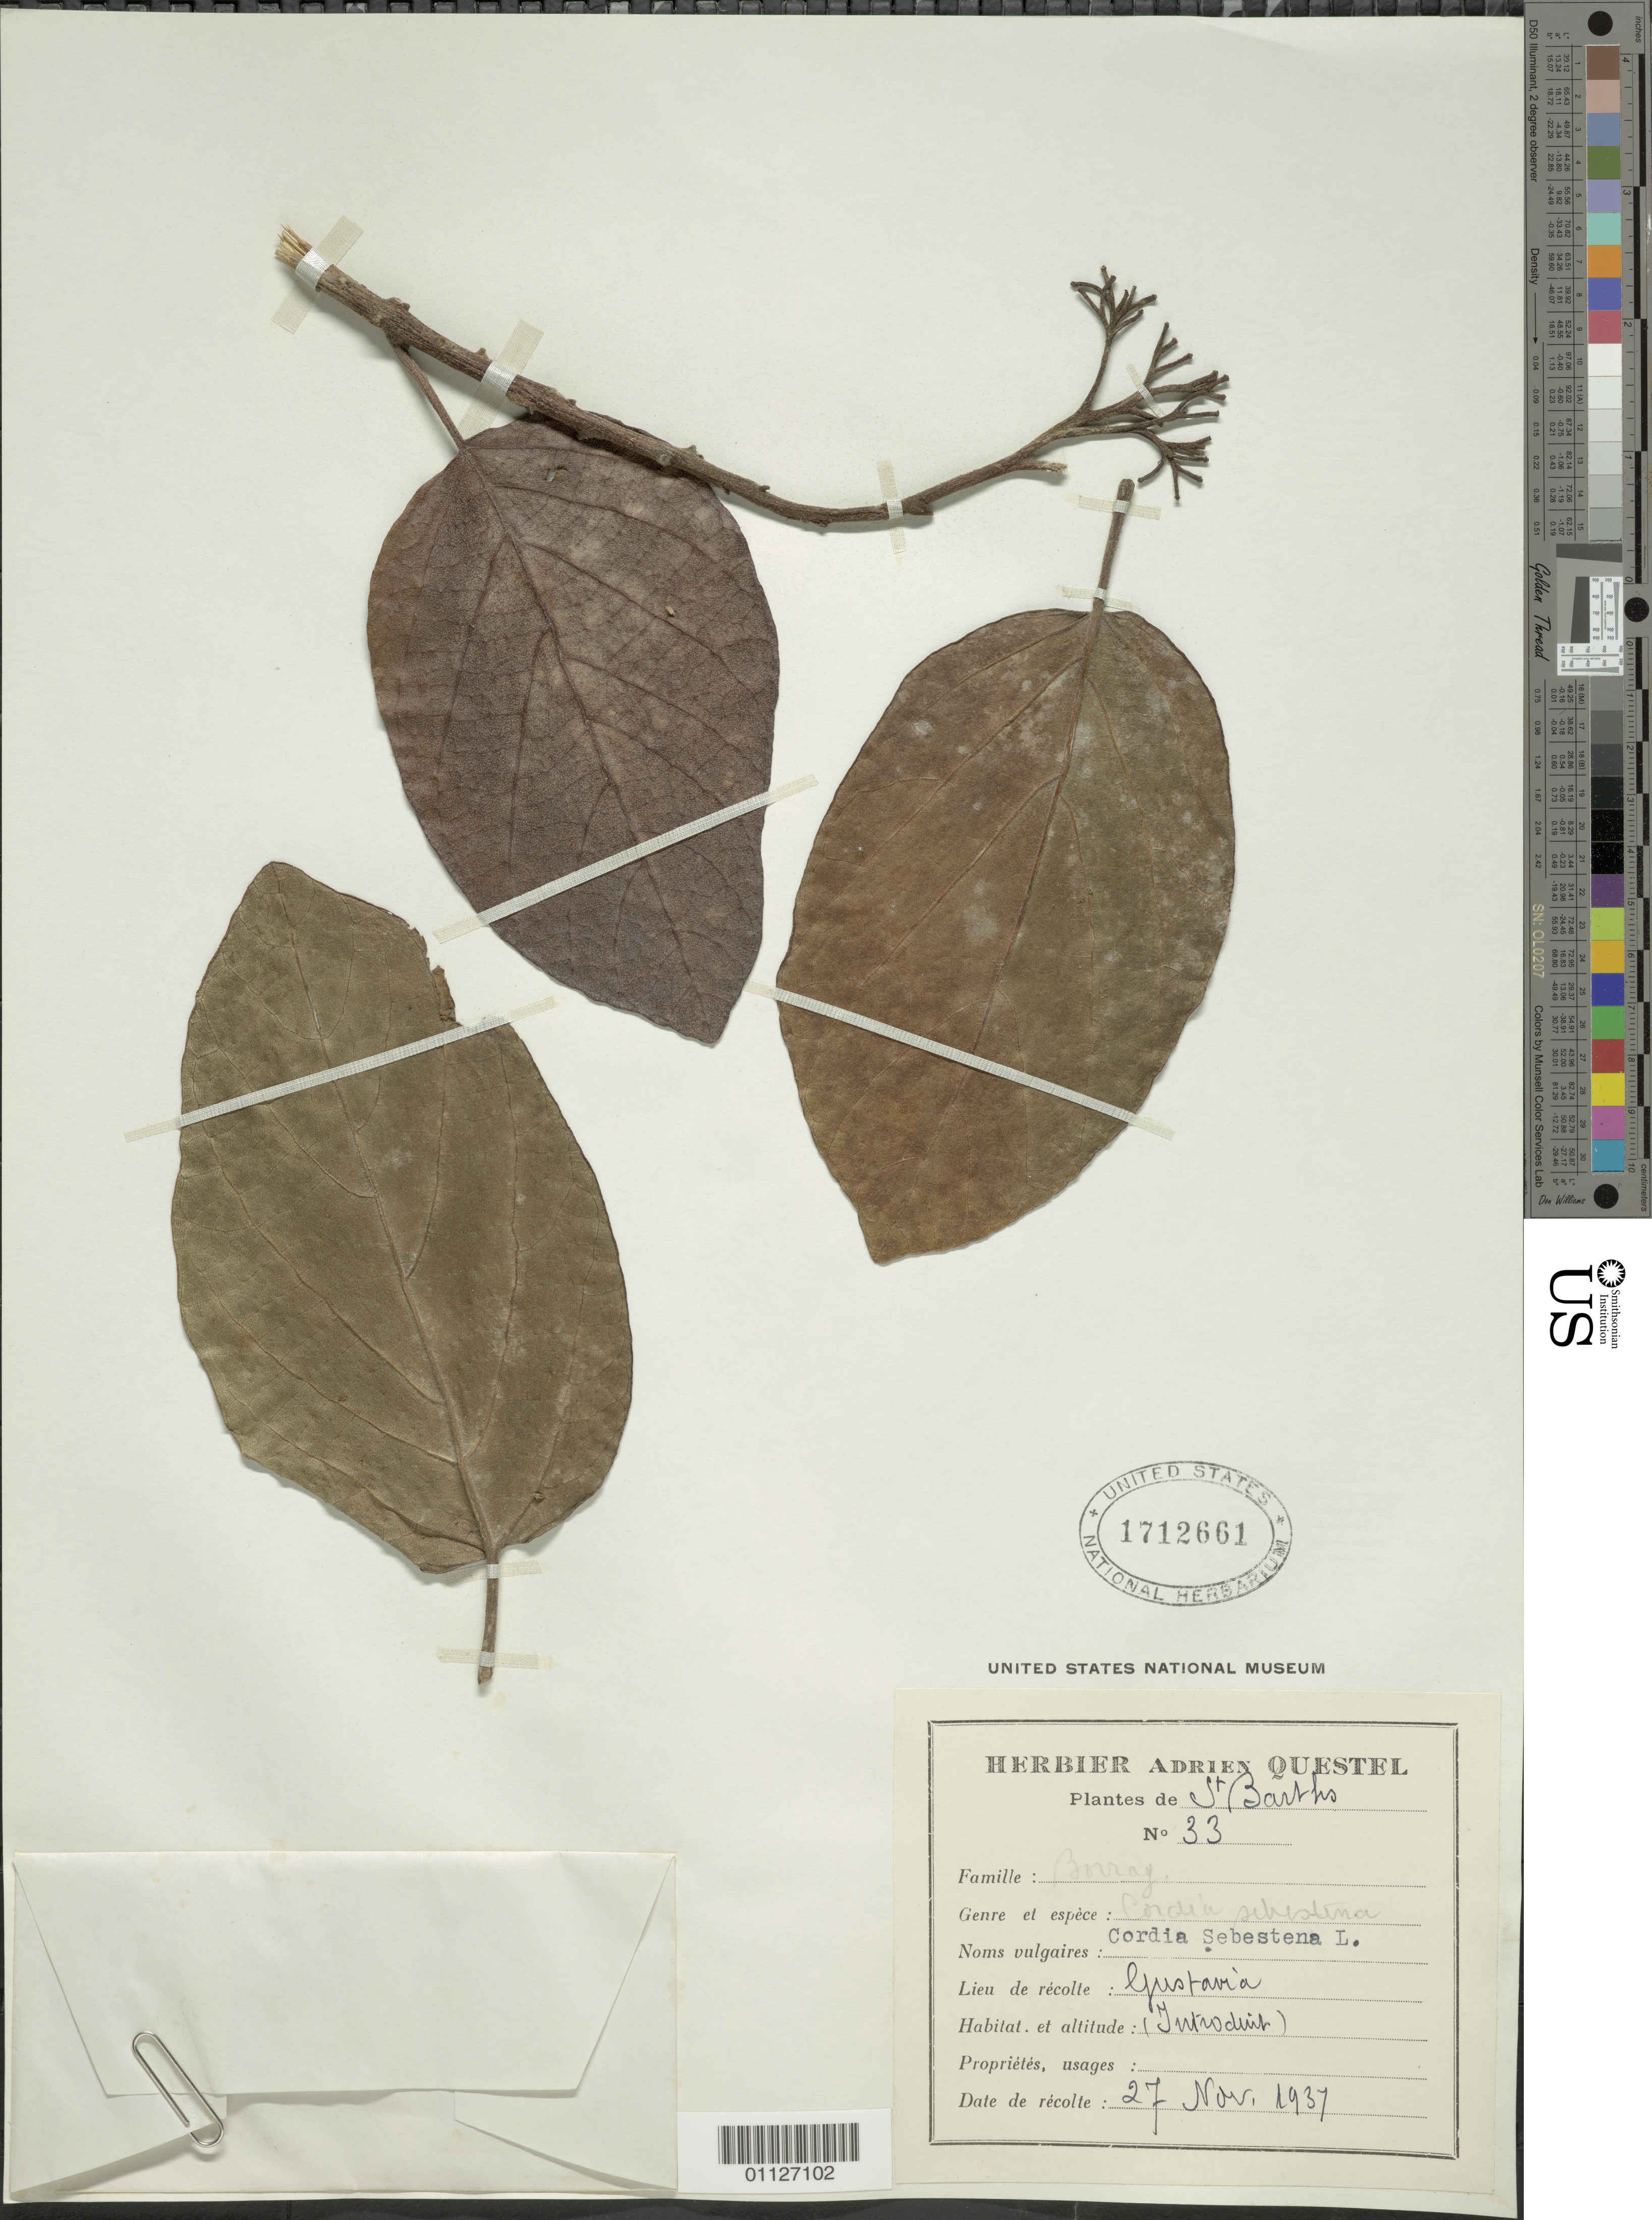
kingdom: Plantae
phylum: Tracheophyta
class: Magnoliopsida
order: Boraginales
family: Cordiaceae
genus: Cordia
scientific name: Cordia sebestena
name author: L.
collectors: A. Questel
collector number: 33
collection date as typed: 27 Nov 1937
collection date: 1937-11-27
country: Saint Barthélemy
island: St. Barthélemy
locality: Gustavia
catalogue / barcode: US 1712661